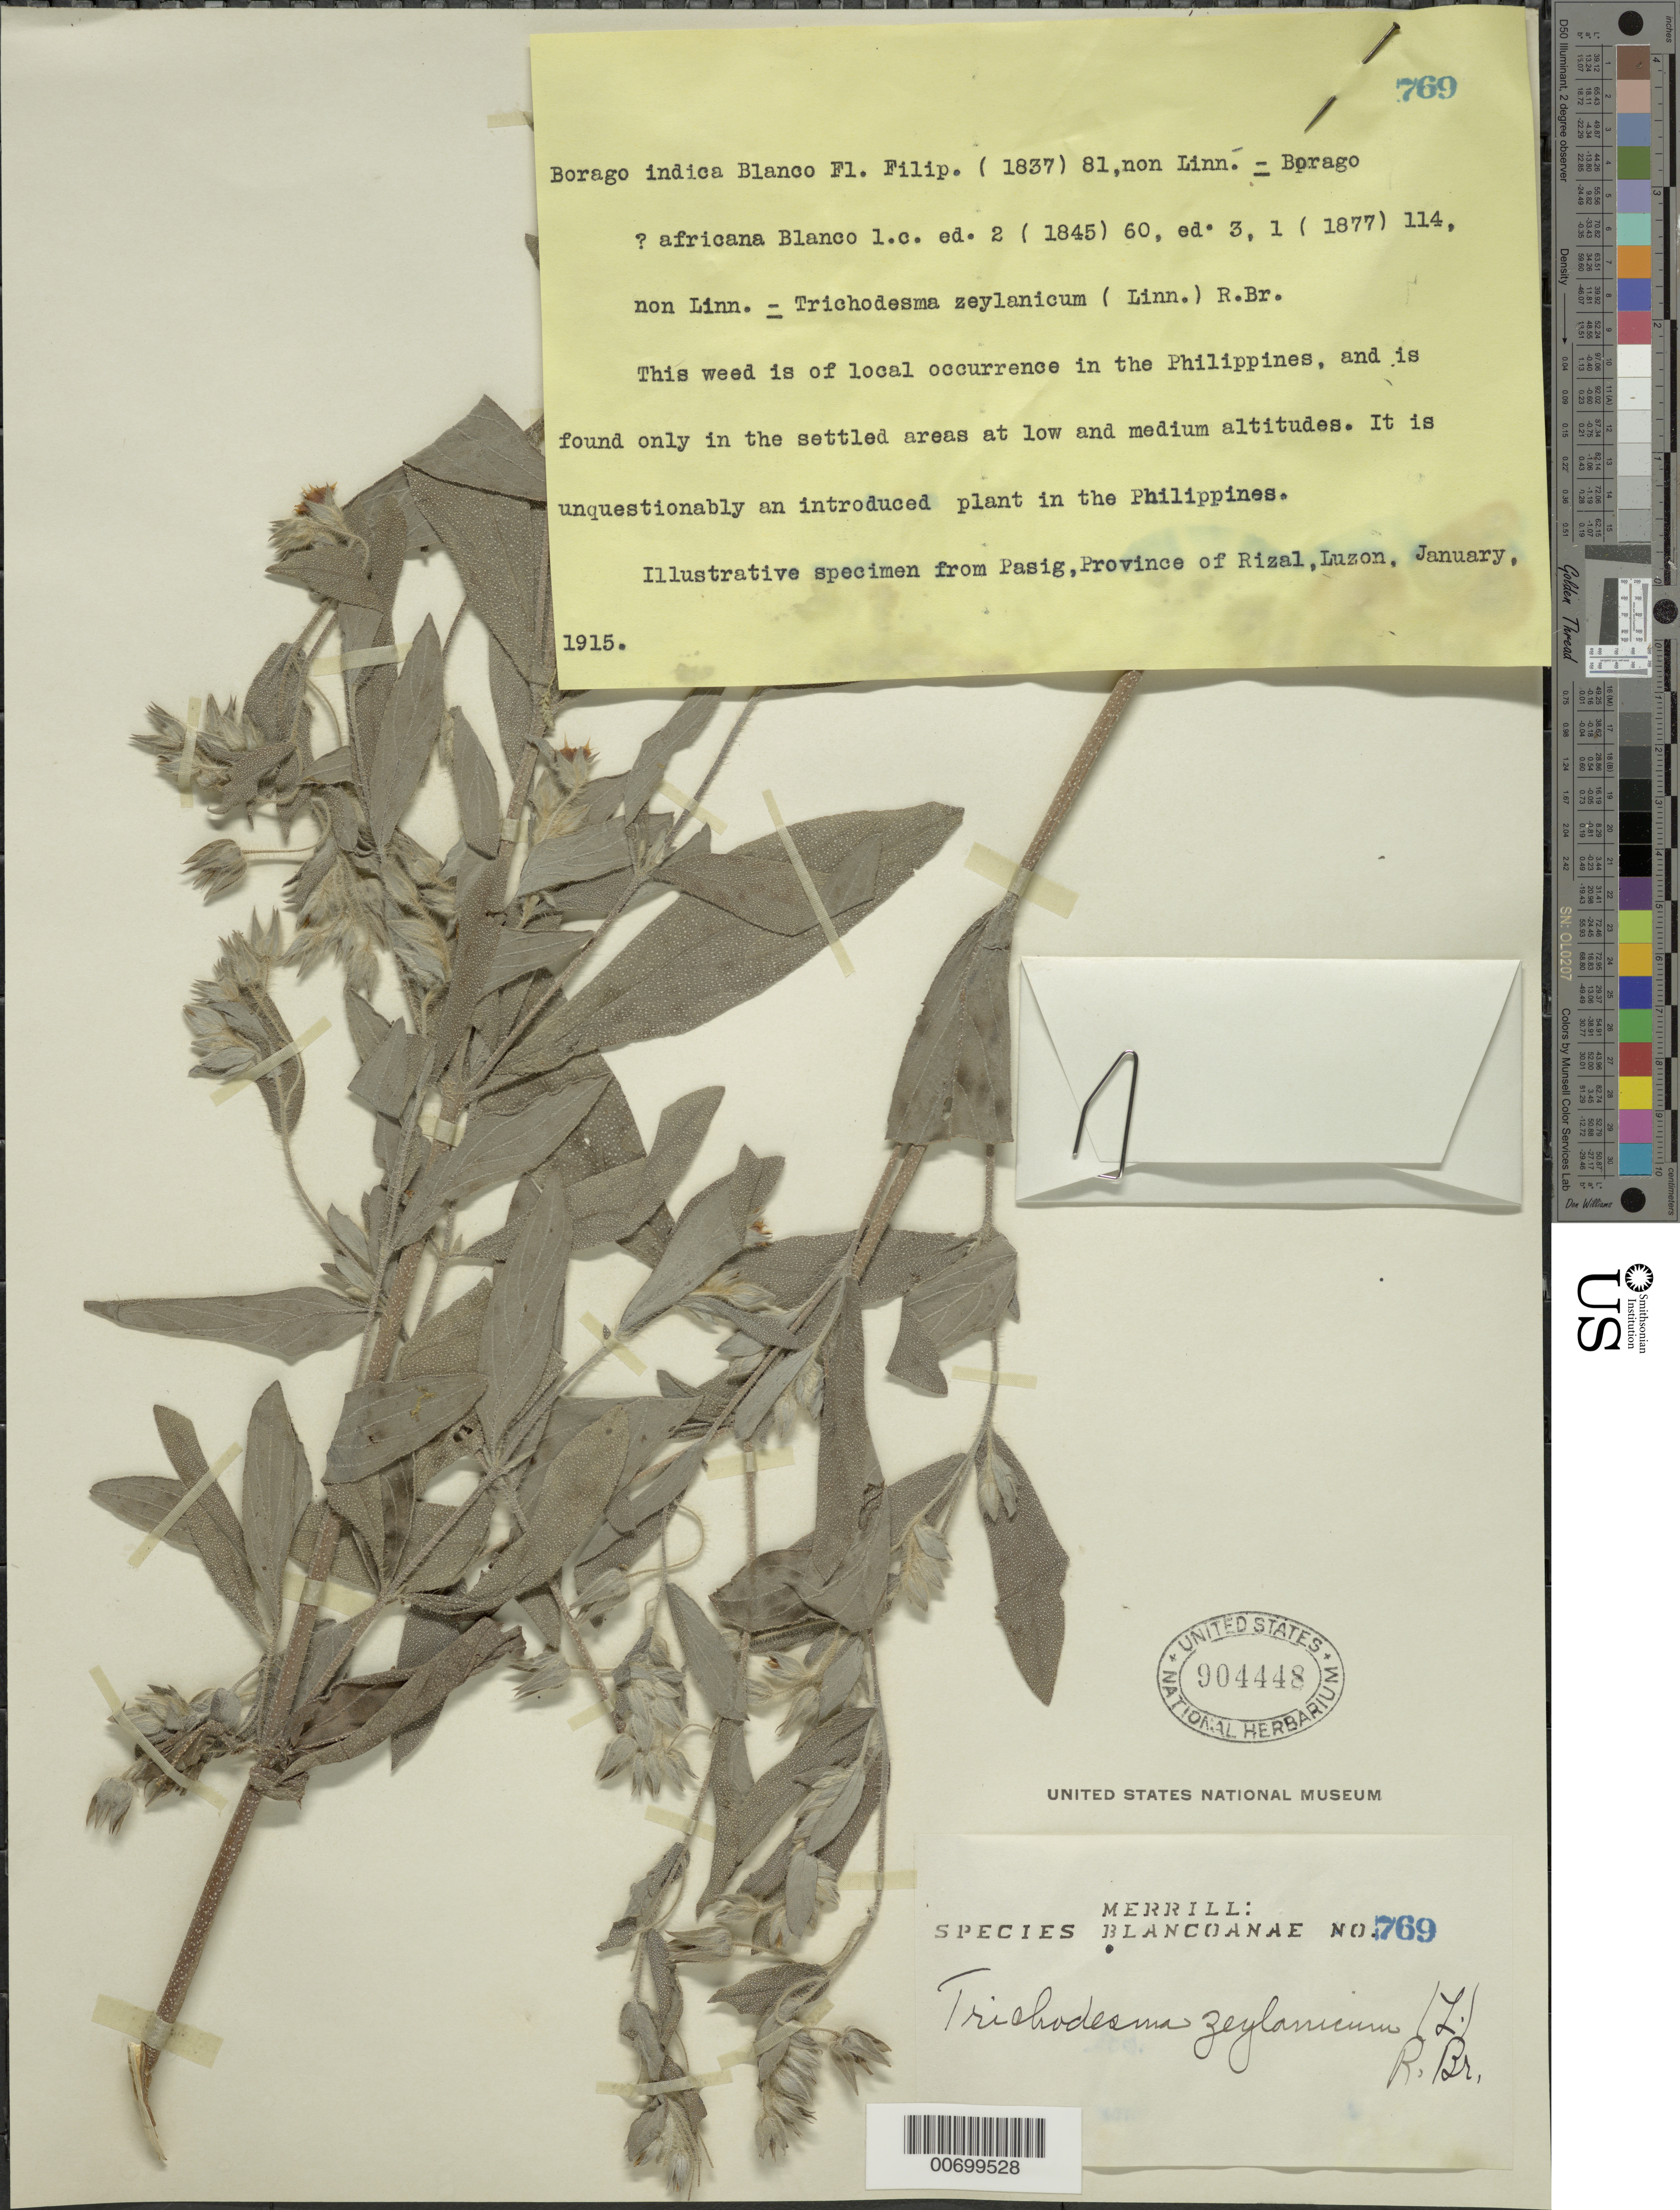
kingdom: Plantae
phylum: Tracheophyta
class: Magnoliopsida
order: Boraginales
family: Boraginaceae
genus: Trichodesma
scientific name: Trichodesma zeylanicum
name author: (Burm. f.) R. Br.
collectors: E. D. Merrill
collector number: Sp. Blancoan. 0769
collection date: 1915-01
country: Philippines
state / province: National Capital Region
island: Luzon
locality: Pasay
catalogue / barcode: US 904448